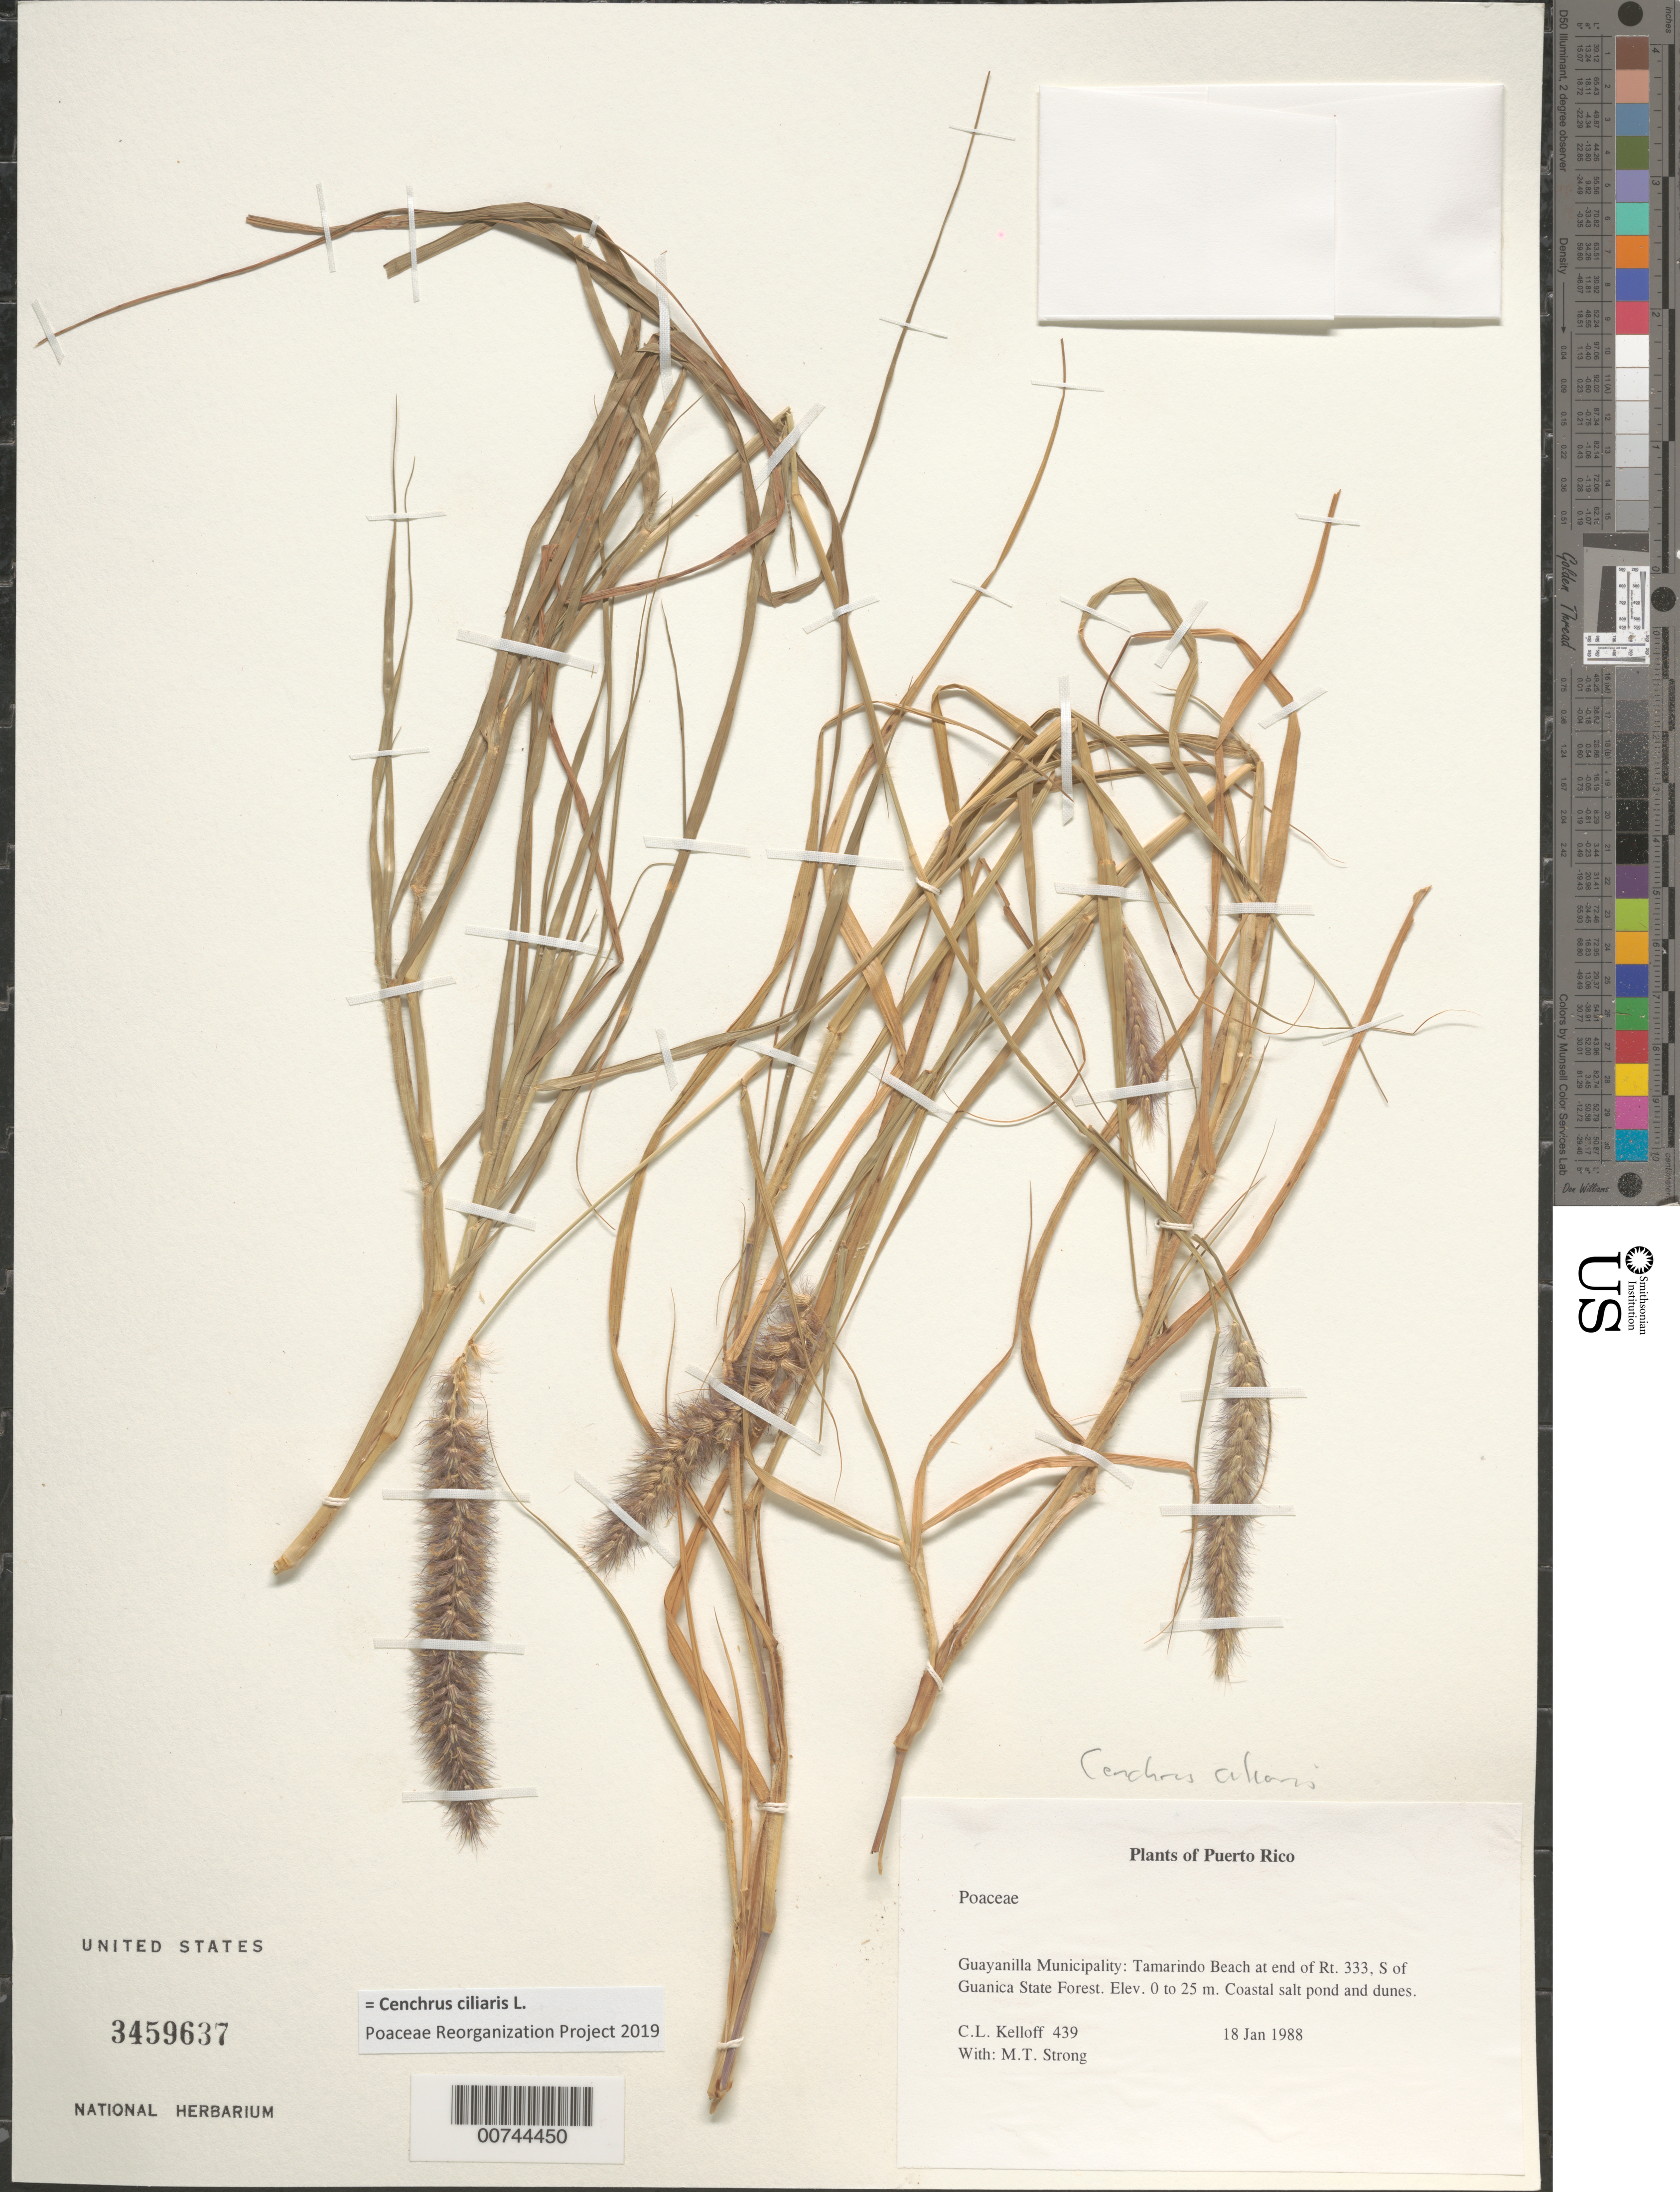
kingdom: Plantae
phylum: Tracheophyta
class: Liliopsida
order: Poales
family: Poaceae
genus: Cenchrus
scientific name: Cenchrus ciliaris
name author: L.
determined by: Poaceae Reorganization Project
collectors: C. L. Kelloff & M. T. Strong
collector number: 439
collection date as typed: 18 Jan 1988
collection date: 1988-01-18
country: Puerto Rico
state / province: Guayanilla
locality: Mun. Guayanilla: Tamarindo Beach at end of Rt. 333, S of Guanica State Forest.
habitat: Coastal salt pond and dunes.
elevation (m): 0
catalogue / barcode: US 3459637